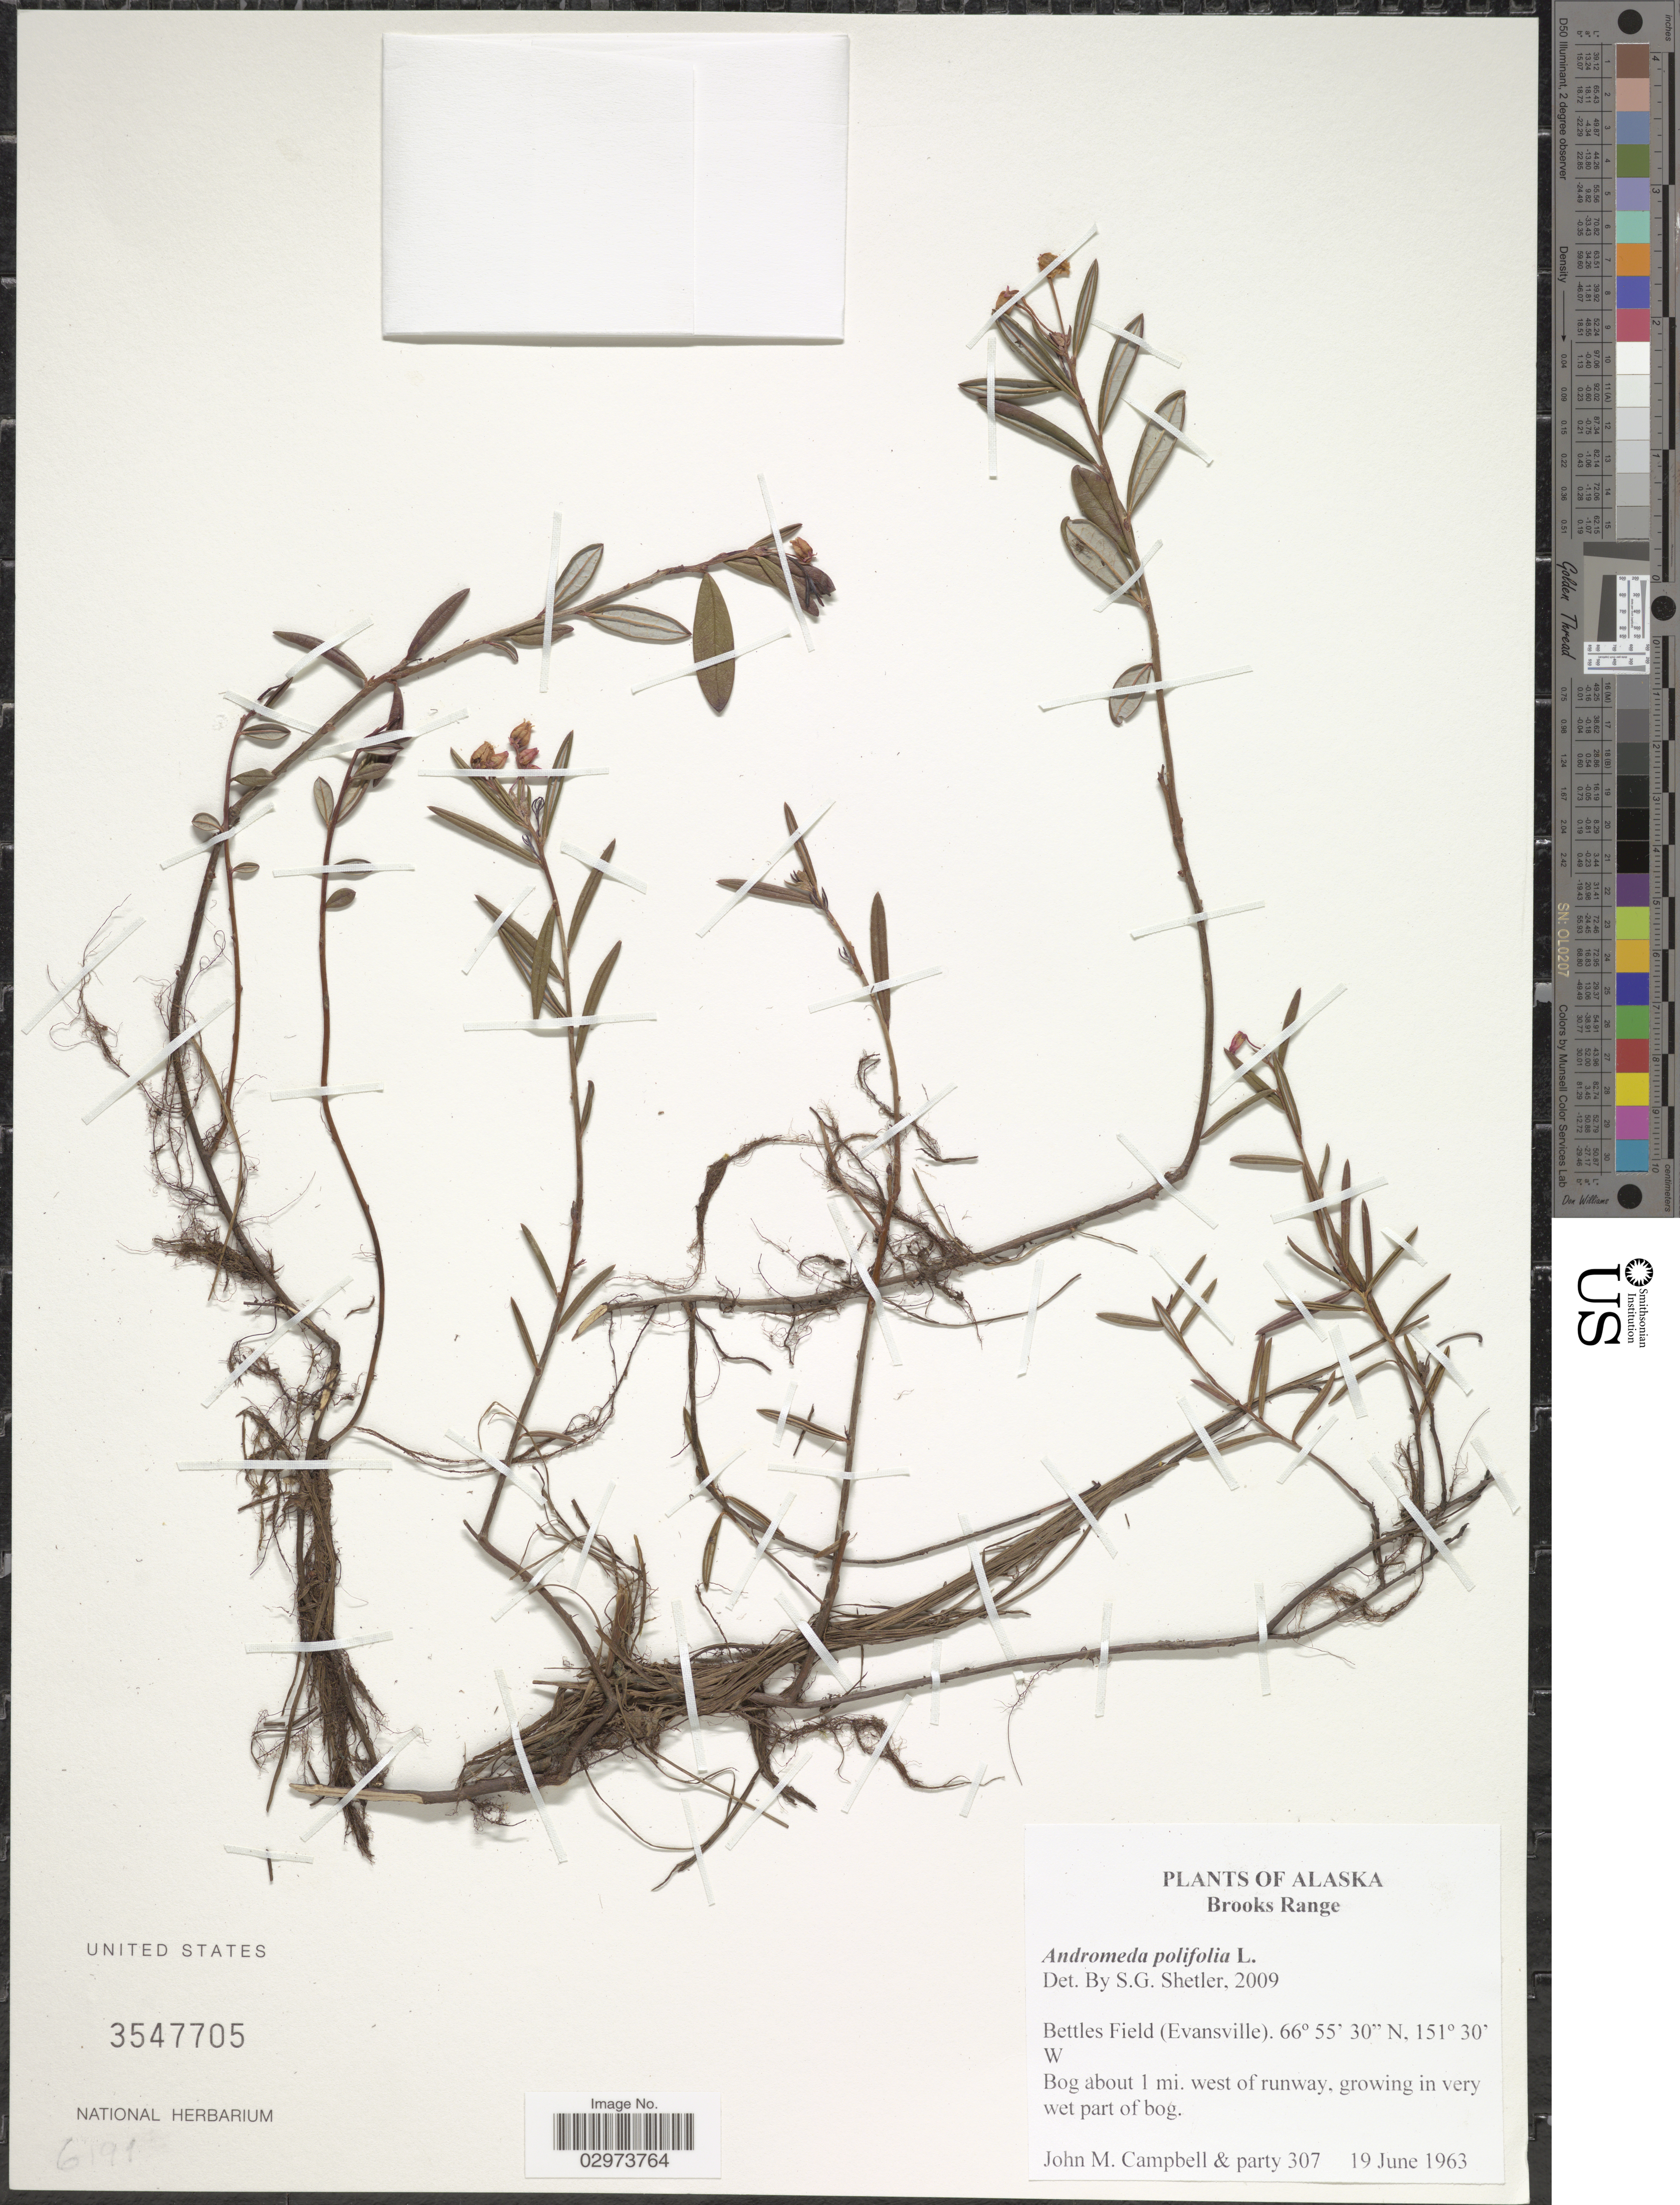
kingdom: Plantae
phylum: Tracheophyta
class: Magnoliopsida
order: Ericales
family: Ericaceae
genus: Andromeda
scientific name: Andromeda polifolia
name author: L.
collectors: J. M. Campbell & et al.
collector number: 307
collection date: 1963-06-19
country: United States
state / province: Alaska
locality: Brooks Range. Bettles Field (Evansville). Bog about 1 mi. west of runway.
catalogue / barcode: US 3547705